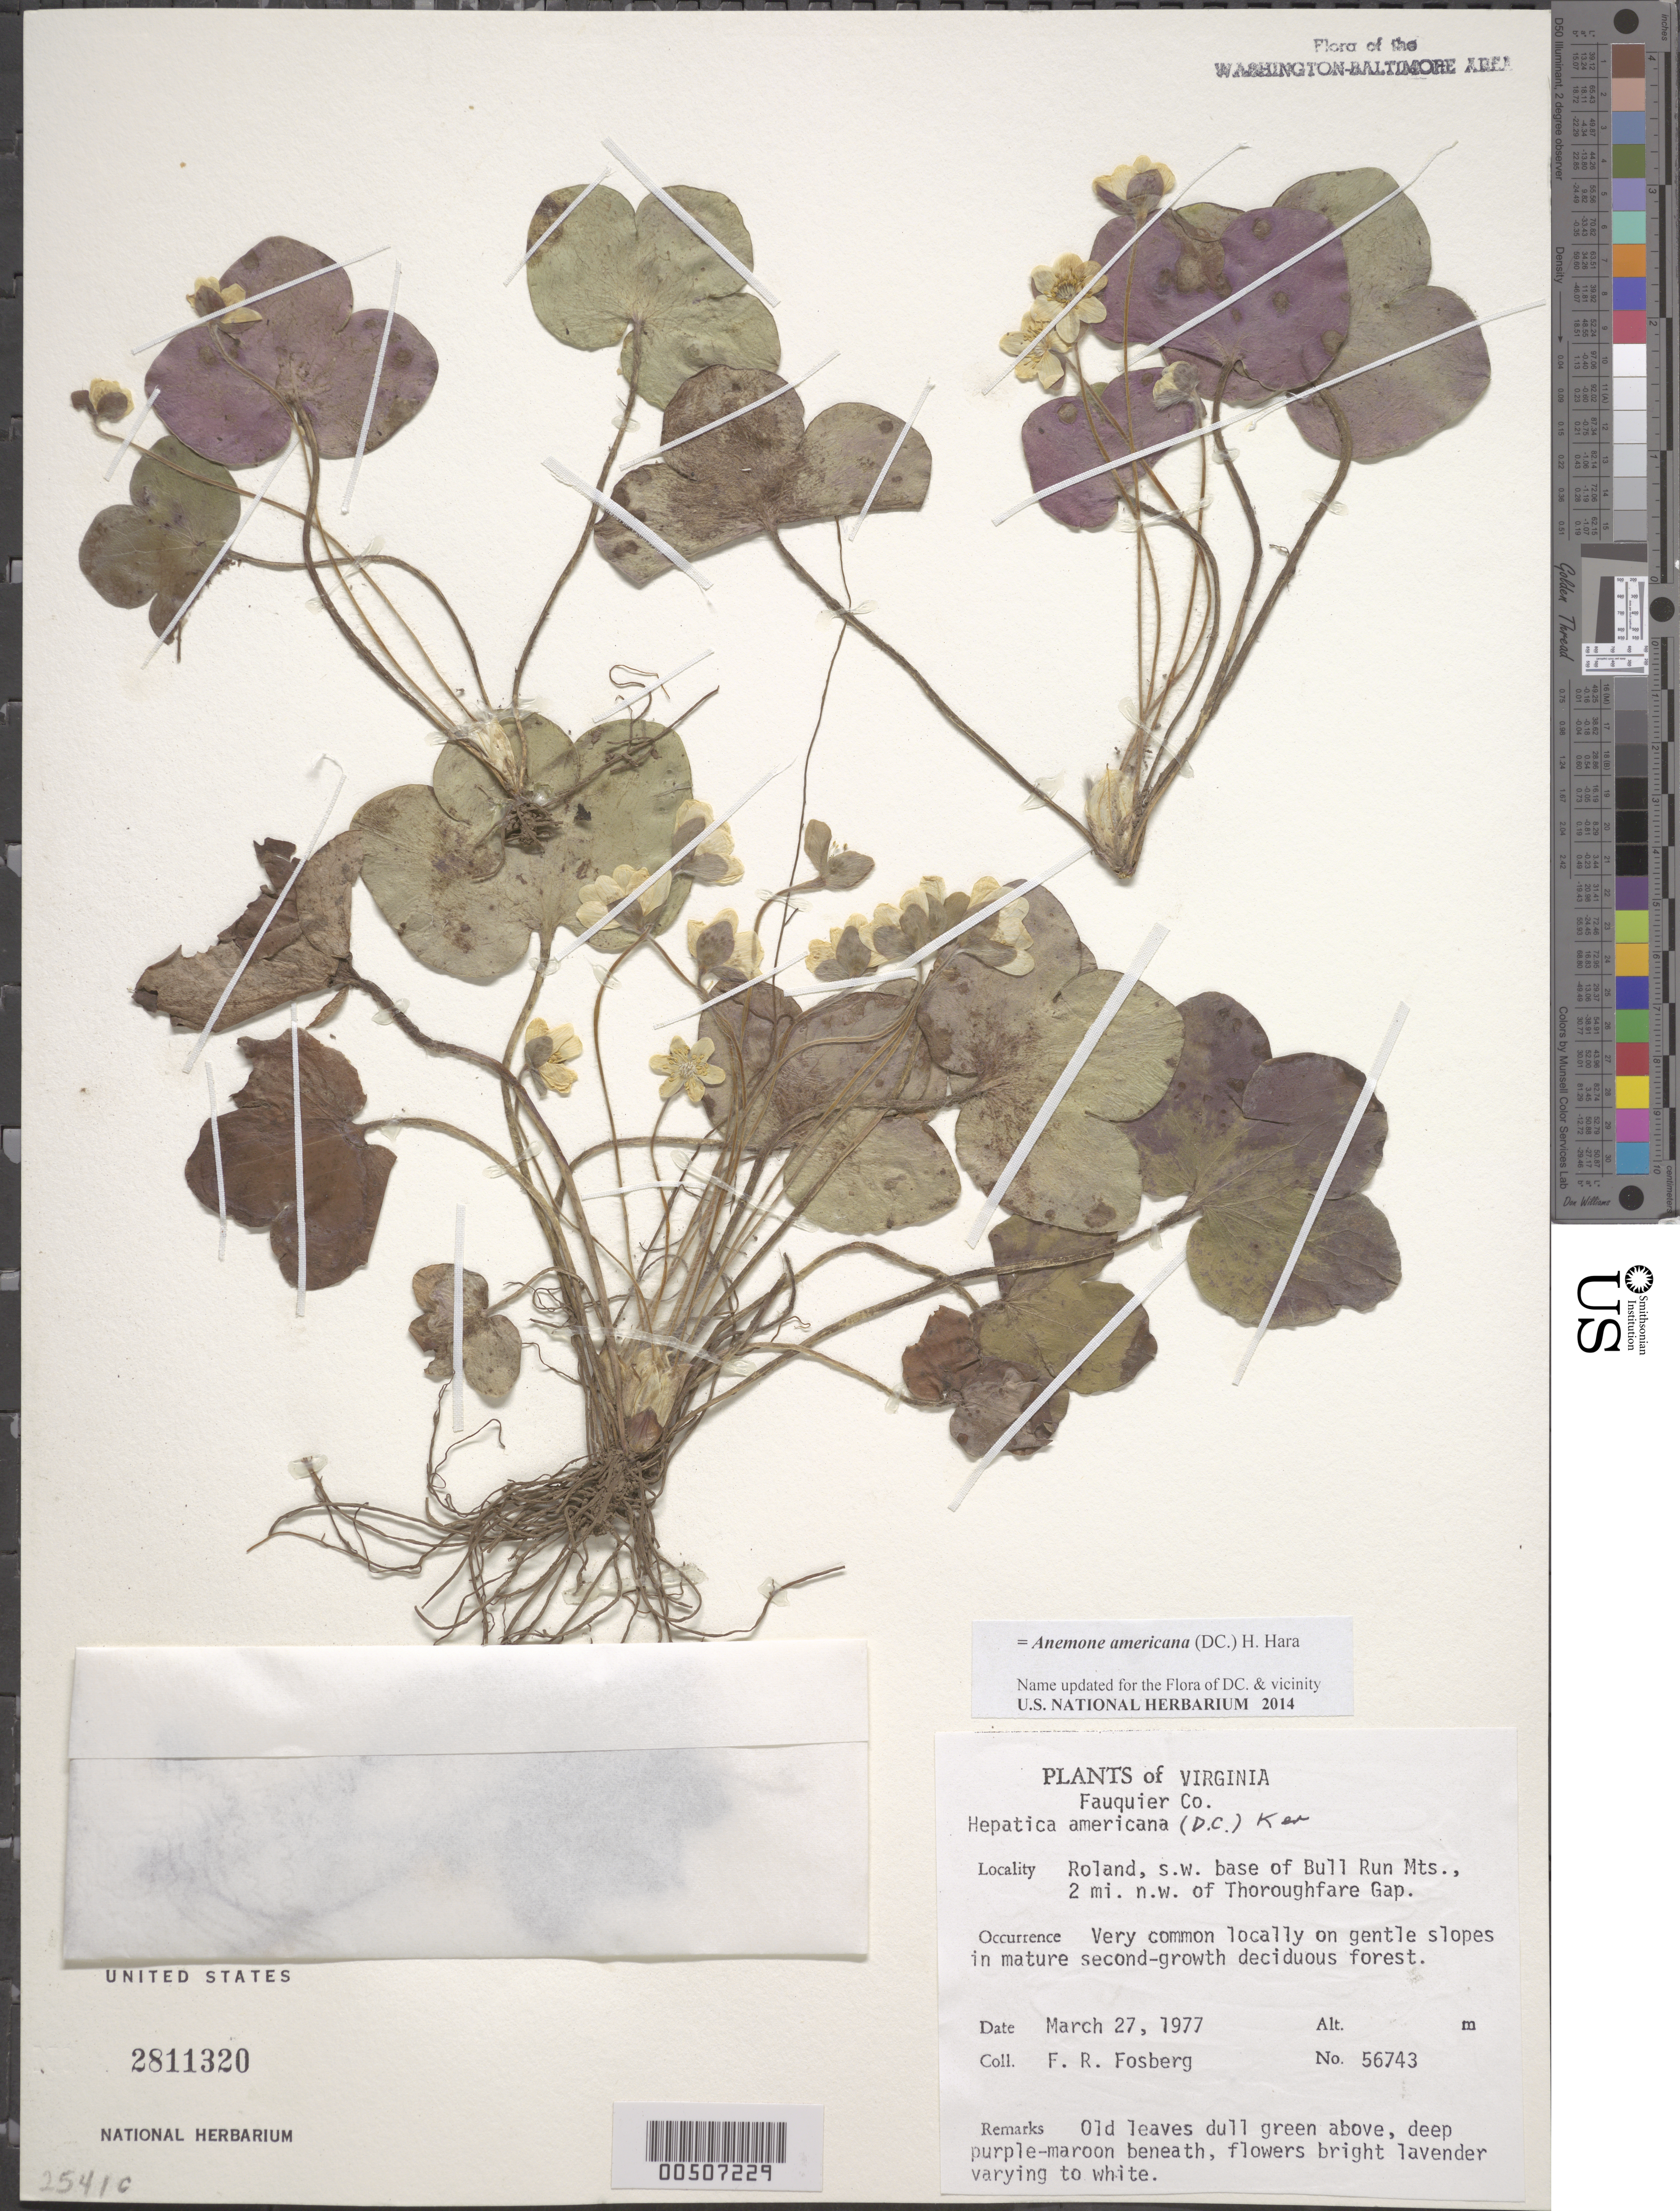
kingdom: Plantae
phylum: Tracheophyta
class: Magnoliopsida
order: Ranunculales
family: Ranunculaceae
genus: Hepatica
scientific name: Hepatica americana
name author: (DC.) Ker Gawl.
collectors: F. R. Fosberg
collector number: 56743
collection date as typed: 27 Mar 1977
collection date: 1977-03-27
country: United States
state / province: Virginia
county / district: Fauquier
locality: Roland, SW of Bull Run Mts., NW of Throughfare Gap.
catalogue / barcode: US 2811320